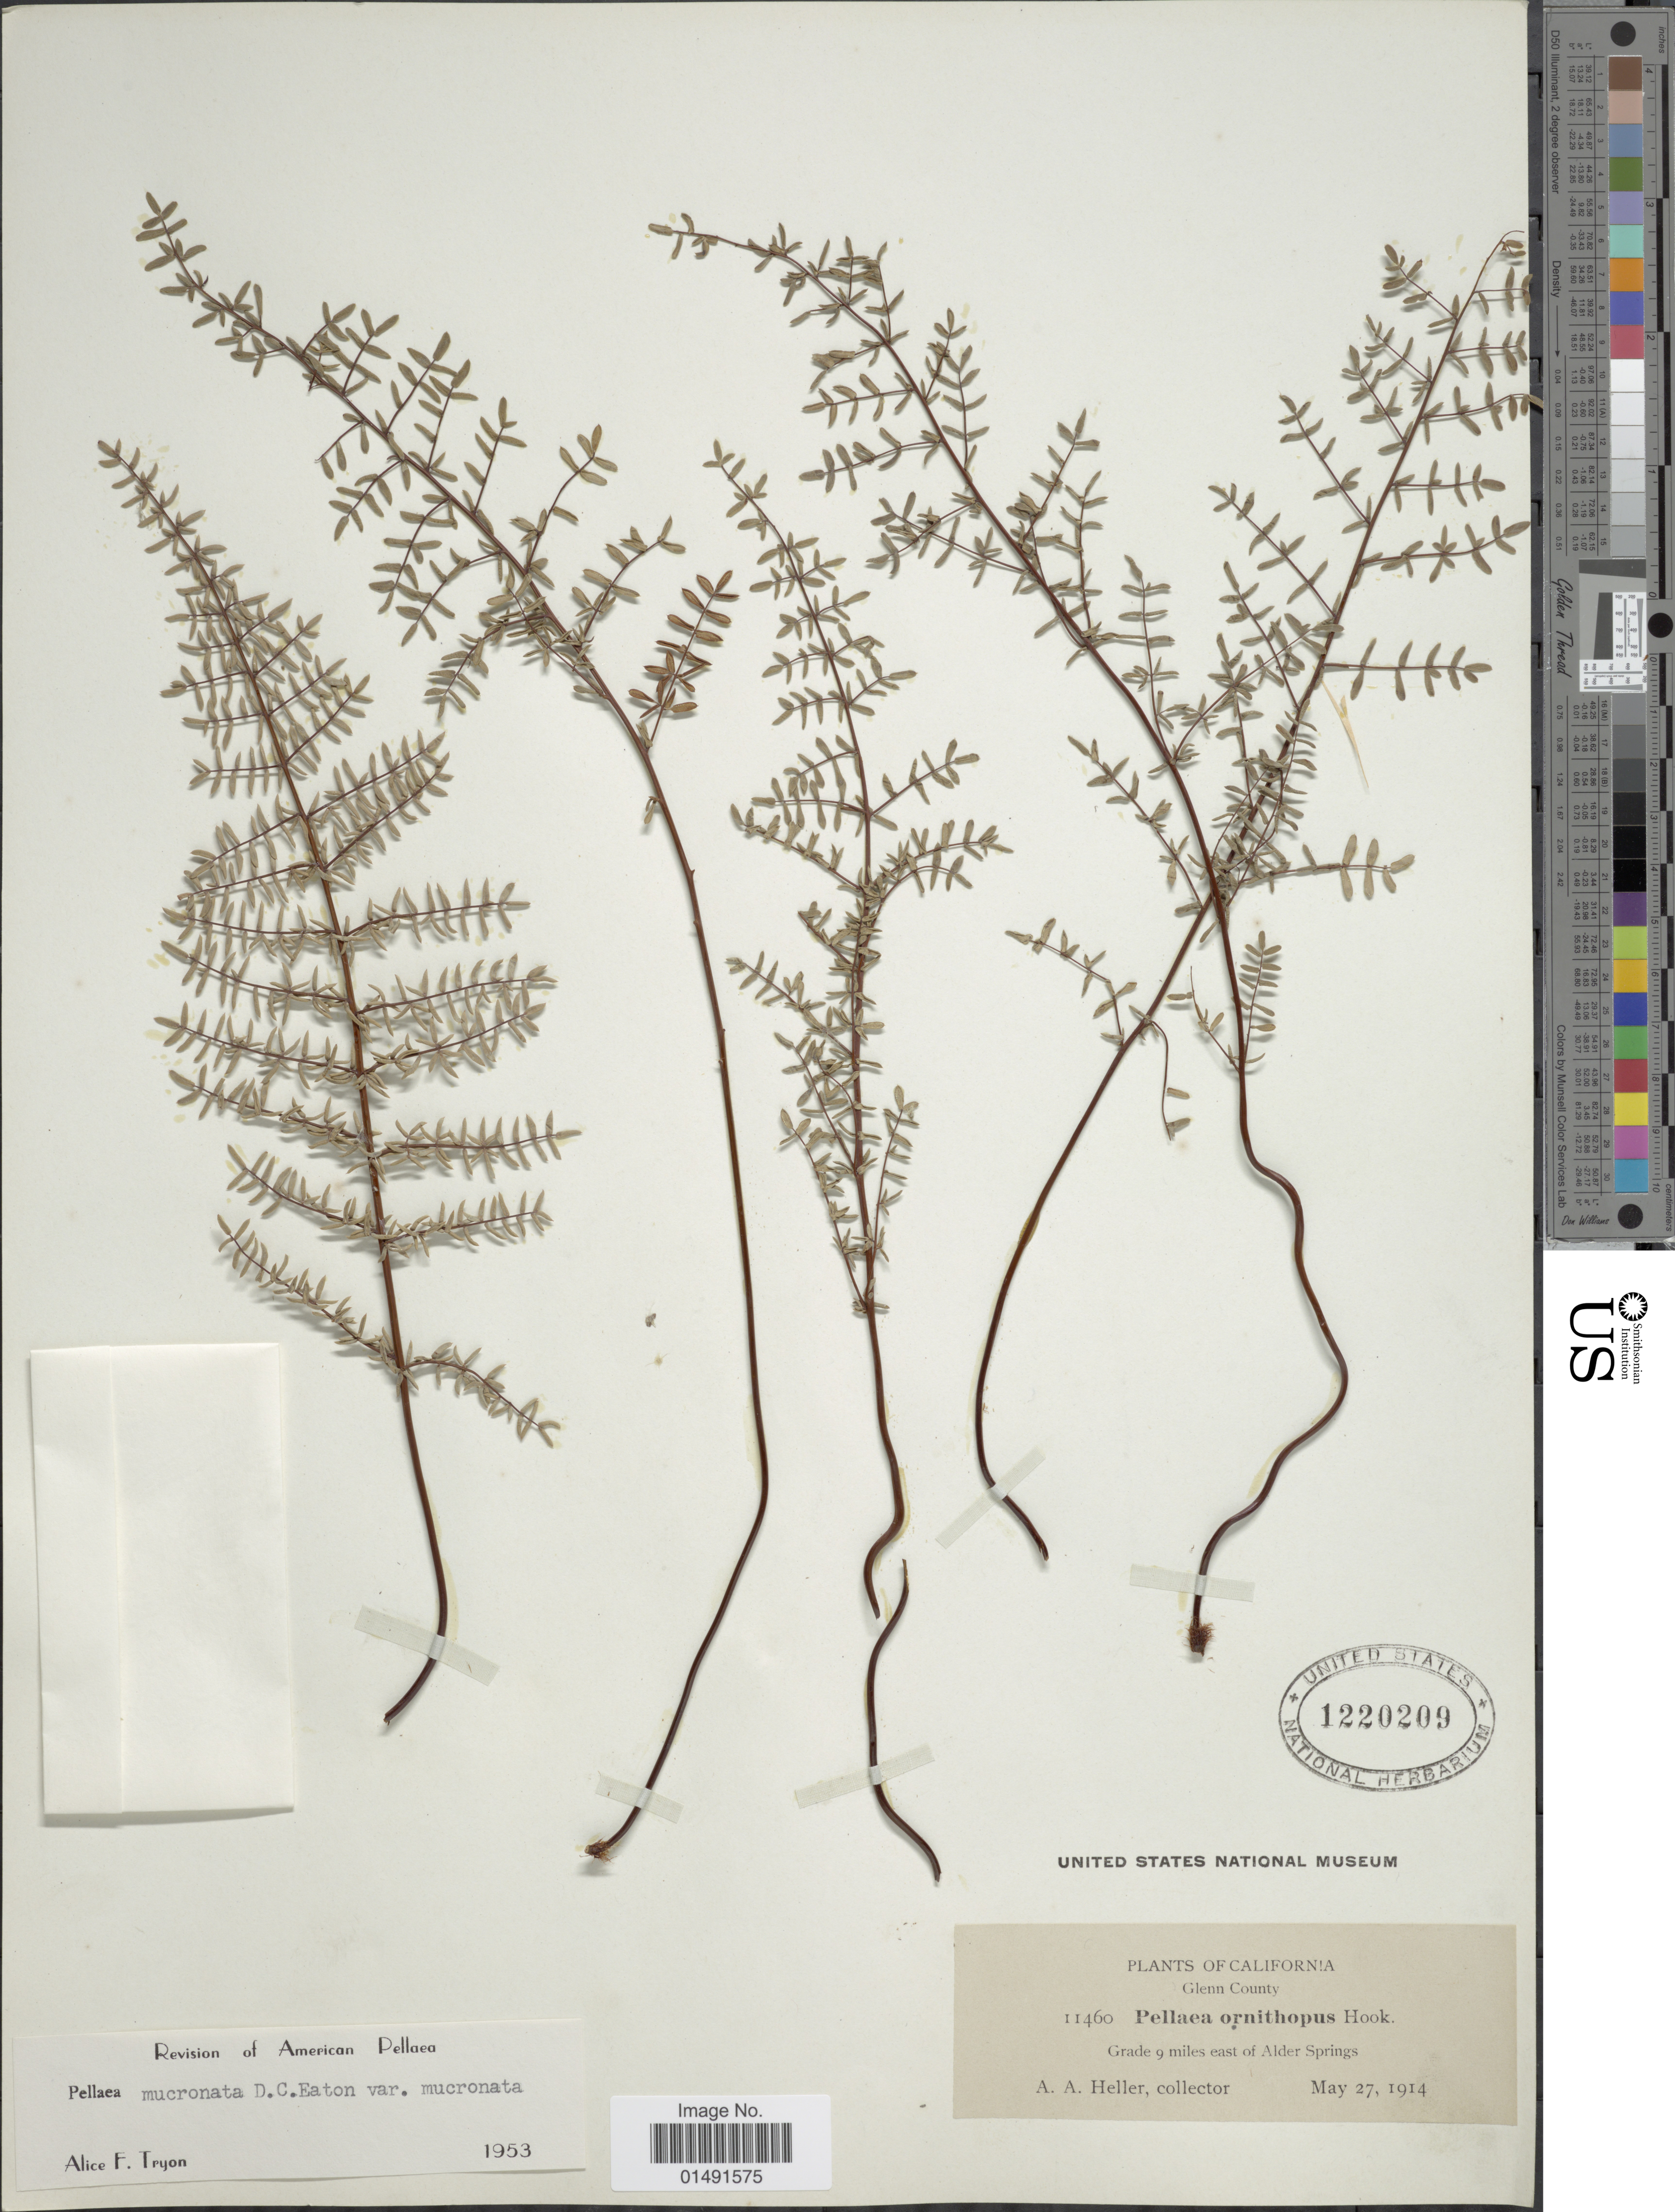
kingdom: Plantae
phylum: Tracheophyta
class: Polypodiopsida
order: Polypodiales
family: Pteridaceae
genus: Pellaea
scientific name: Pellaea mucronata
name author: (D.C. Eaton) D.C. Eaton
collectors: A. A. Heller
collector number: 11460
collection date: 1914-05-27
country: United States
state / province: California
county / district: Glenn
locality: Glenn County, Grade 9 miles east of Alder Springs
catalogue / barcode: US 1220209